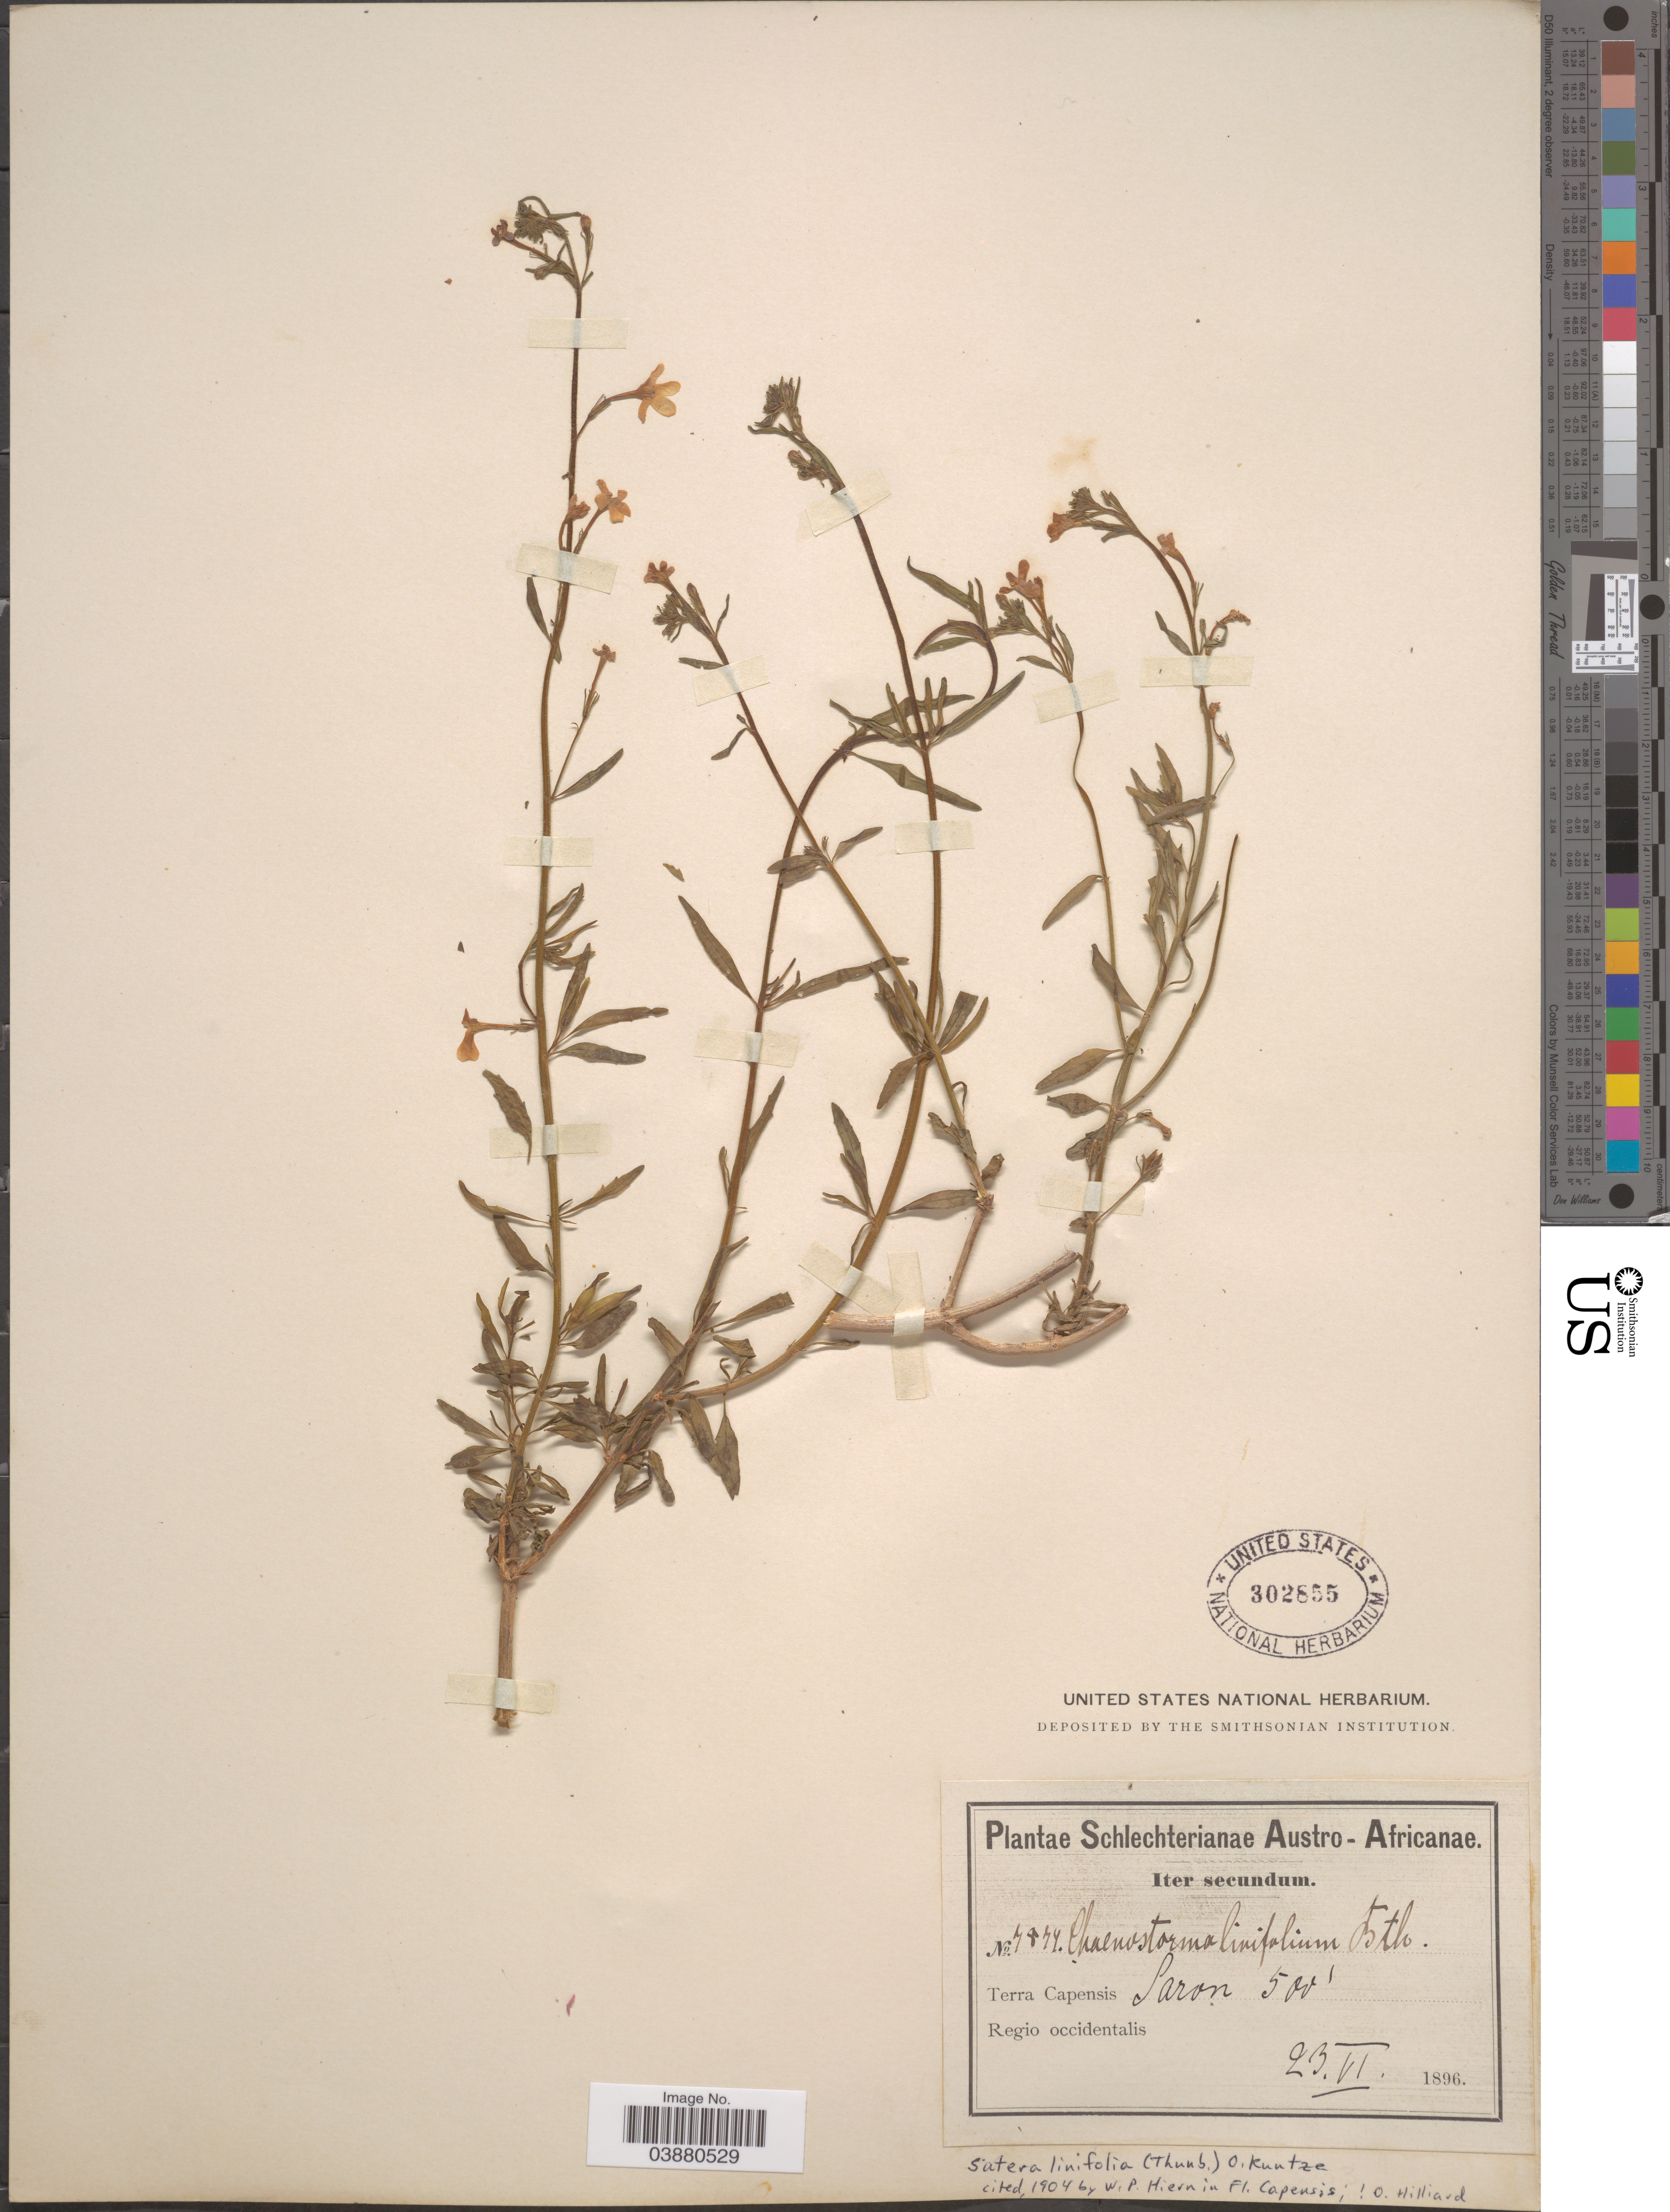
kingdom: Plantae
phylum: Tracheophyta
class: Magnoliopsida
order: Lamiales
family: Scrophulariaceae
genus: Sutera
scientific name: Sutera uncinata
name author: (Desr.) Hilliard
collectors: Schlechter, --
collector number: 7874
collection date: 1896-06-23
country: South Africa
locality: Austro-Africanae. Terra Capensis Saron. Regio occidentalis.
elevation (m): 152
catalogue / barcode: US 302855